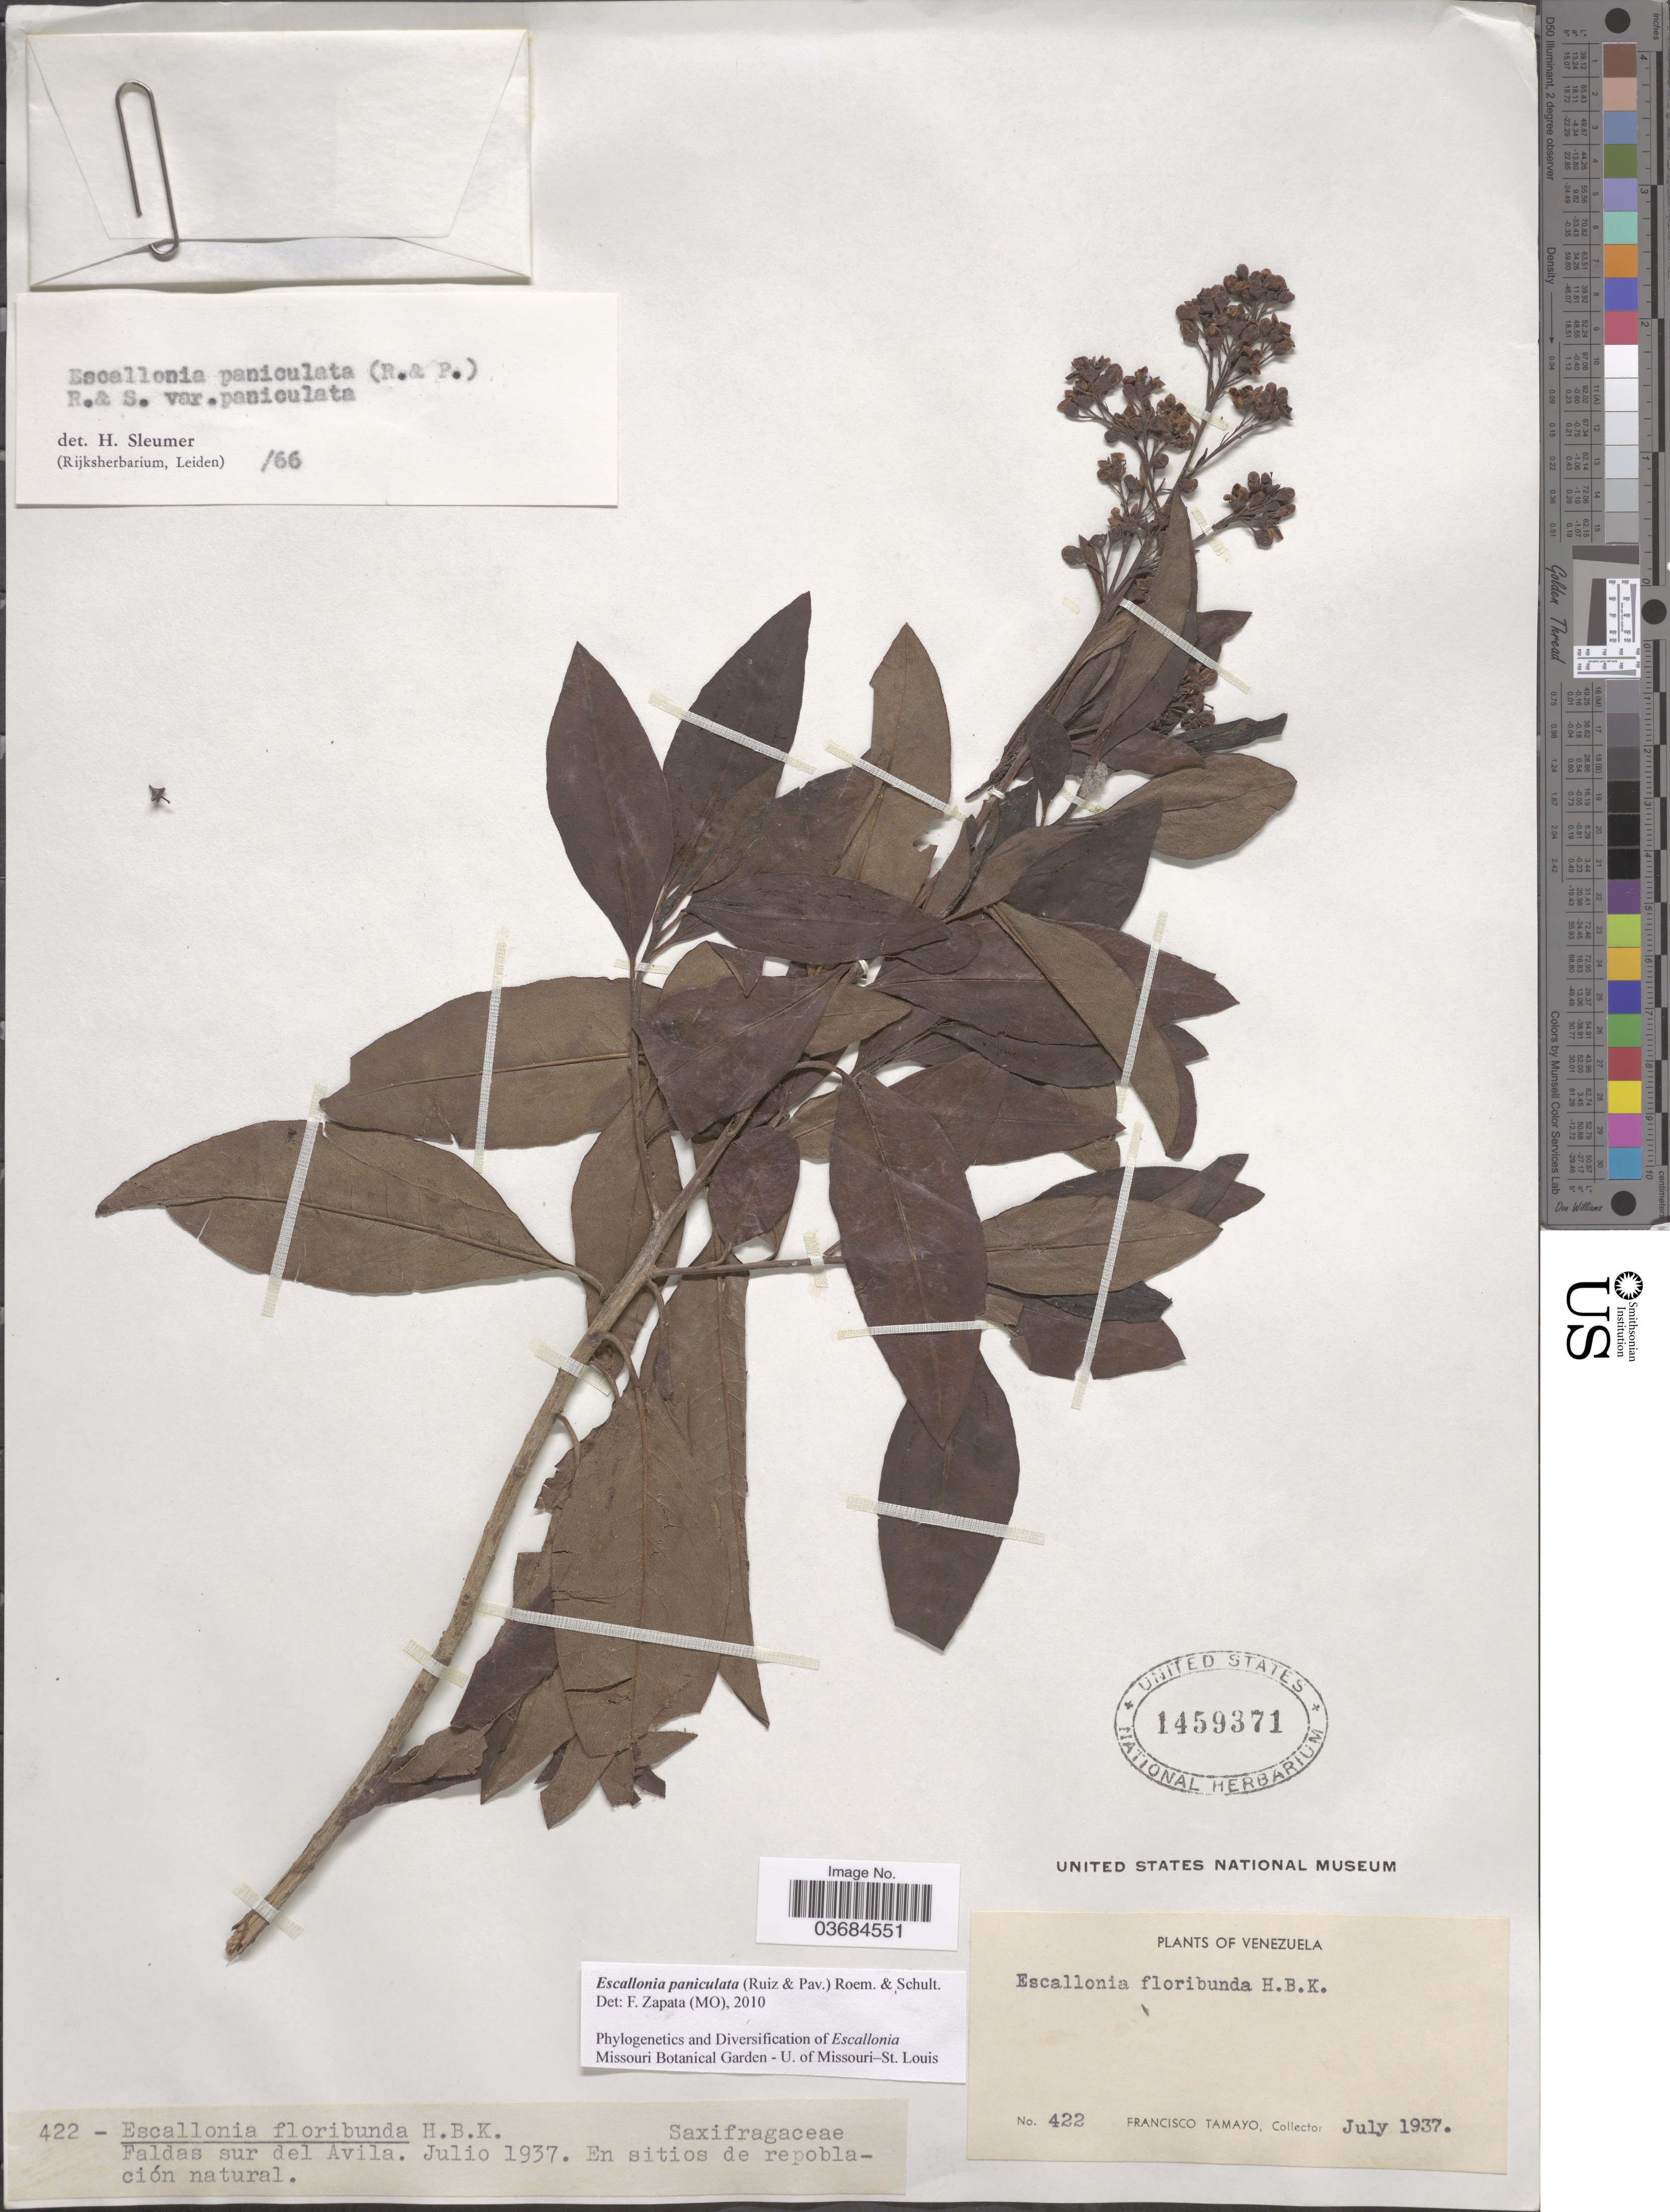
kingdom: Plantae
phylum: Tracheophyta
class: Magnoliopsida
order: Escalloniales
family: Escalloniaceae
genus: Escallonia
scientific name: Escallonia paniculata var. paniculata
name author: (Ruiz & Pav.) Roem. & Schult.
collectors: F. Tamayo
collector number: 422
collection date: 1937-07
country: Venezuela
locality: Faldas sur del Avila. En sitios de repoblación natural.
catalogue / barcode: US 1459371